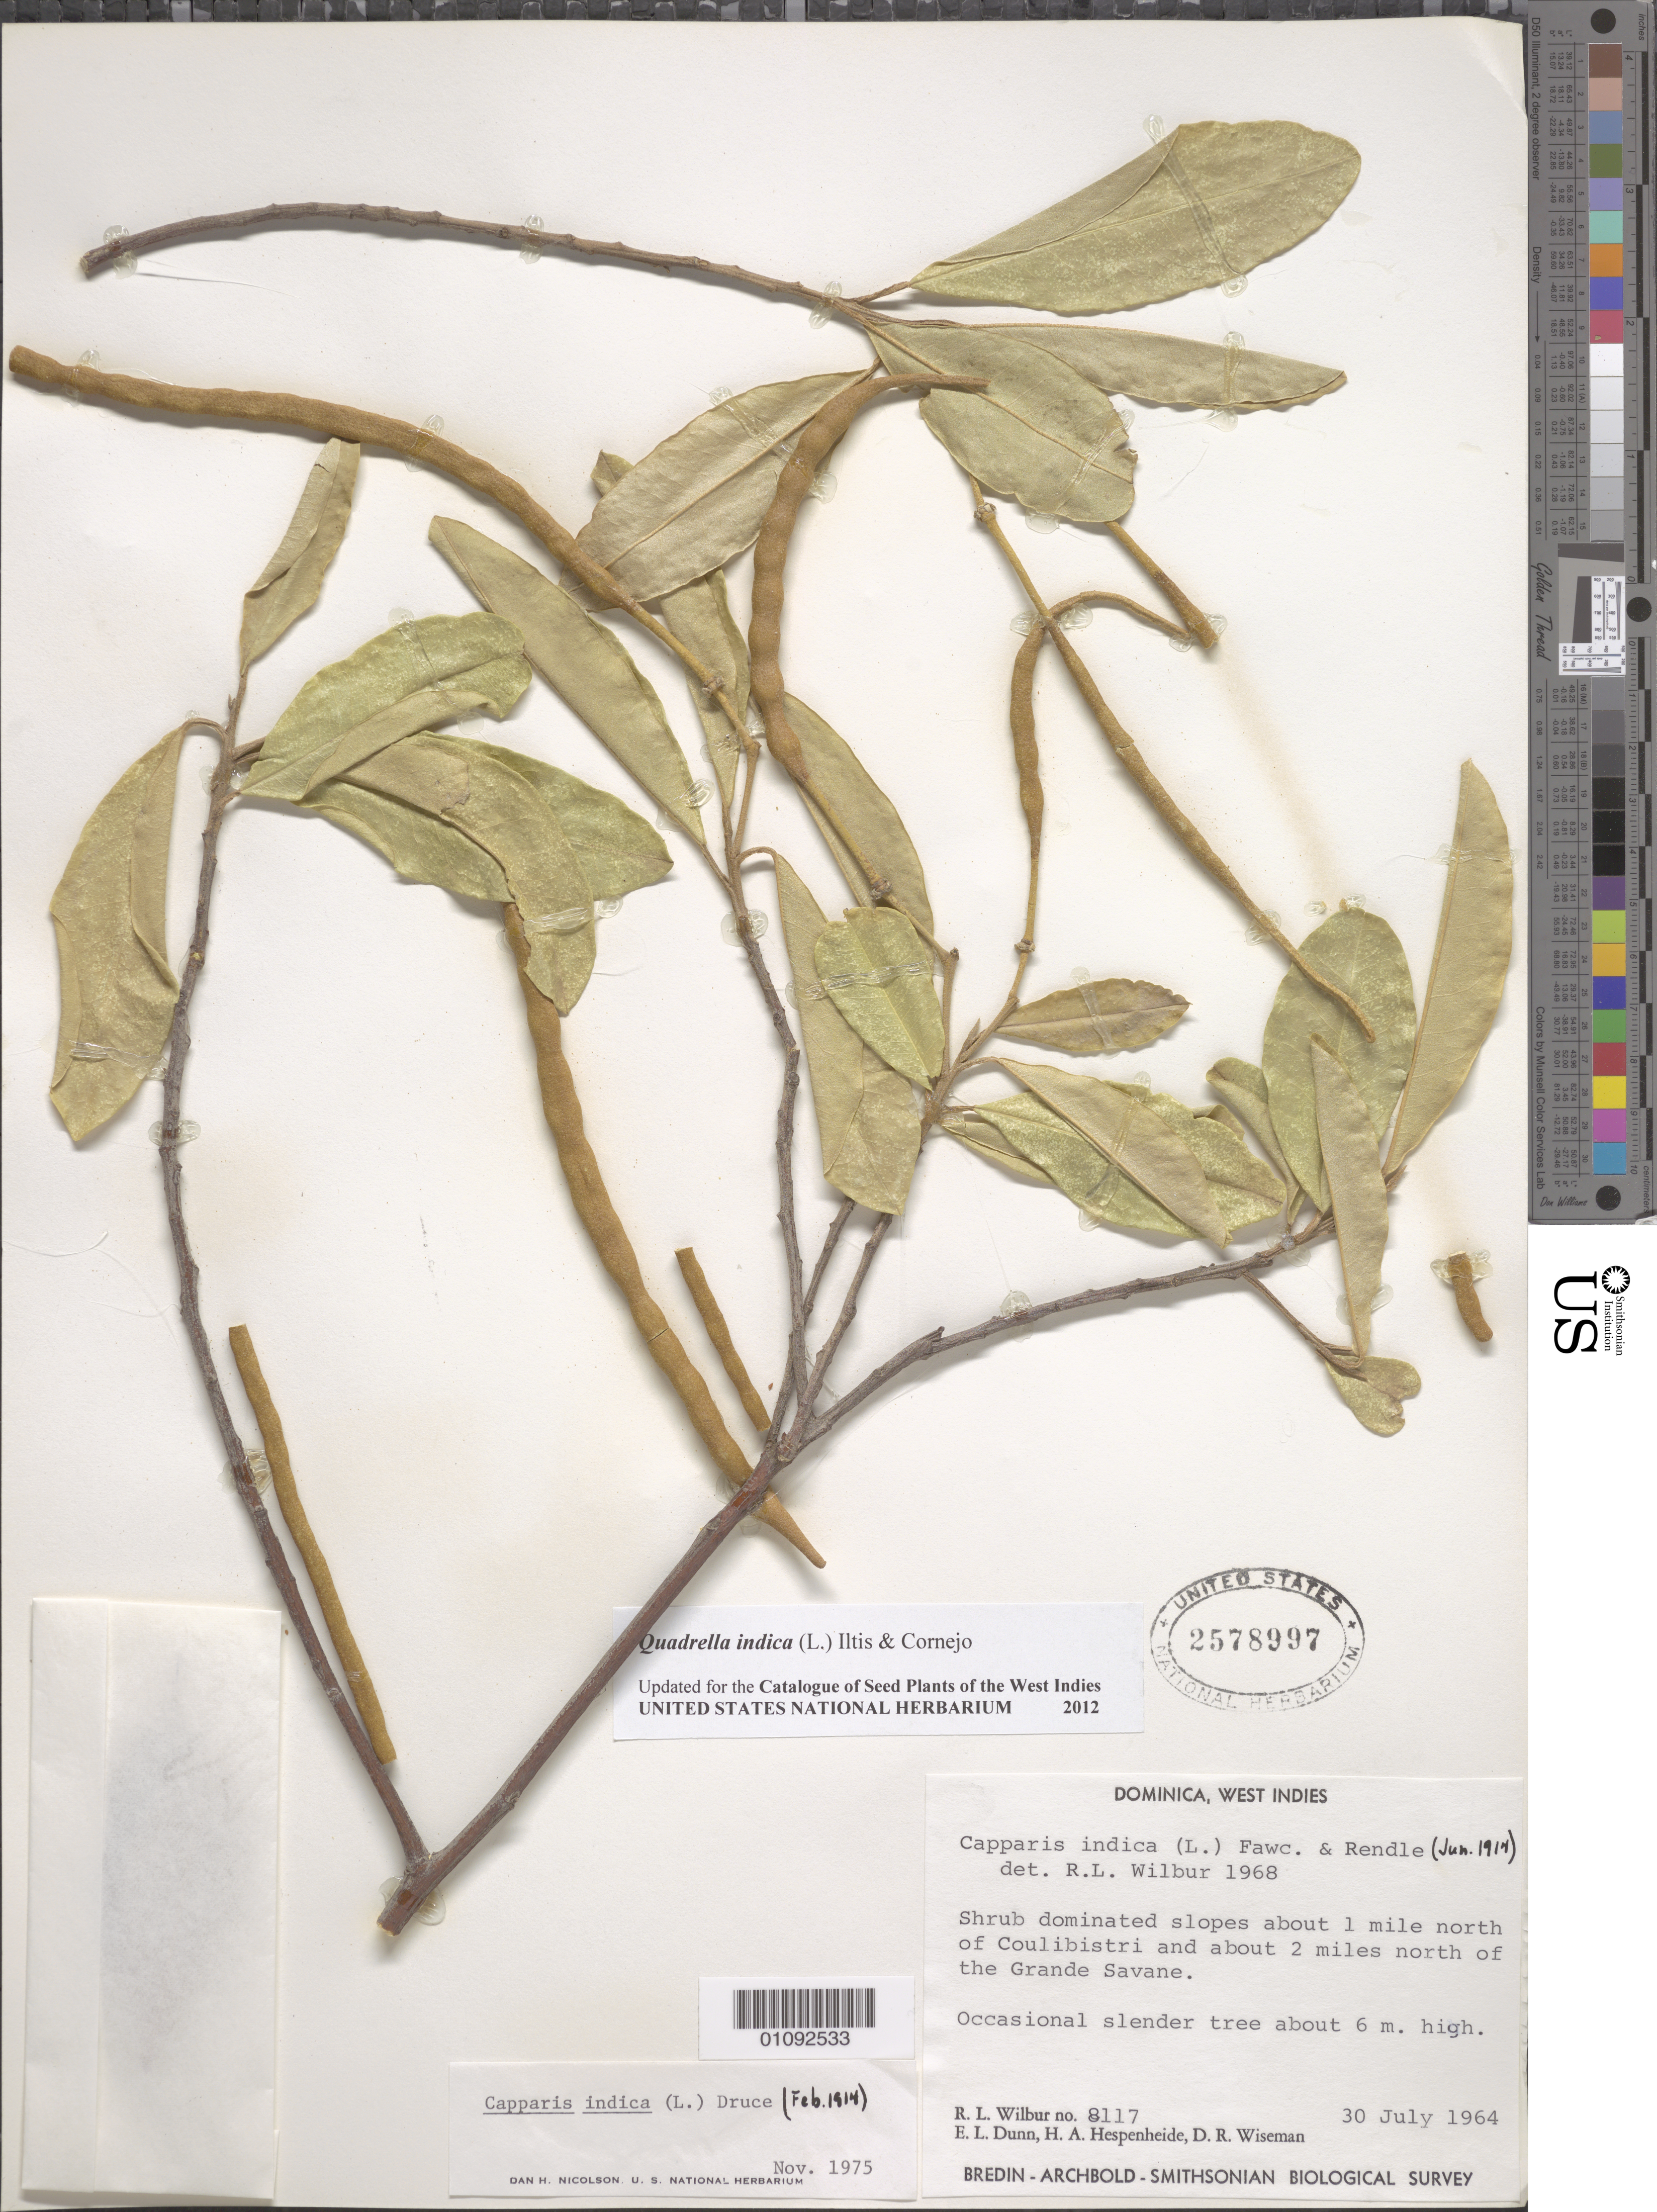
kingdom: Plantae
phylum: Tracheophyta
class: Magnoliopsida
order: Brassicales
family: Capparaceae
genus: Quadrella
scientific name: Quadrella indica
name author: (L.) Iltis & Cornejo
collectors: R. L. Wilbur, E. Dunn, H. A. Hespenheide & D. R. Wiseman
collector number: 8117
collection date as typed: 30 Jul 1964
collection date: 1964-07-30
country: Dominica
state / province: St. Joseph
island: Dominica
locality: Shrub dominated slopes about 1 mi. N of Coulibistri and about 2 mi. N of the Grande Savane.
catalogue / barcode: US 2578997